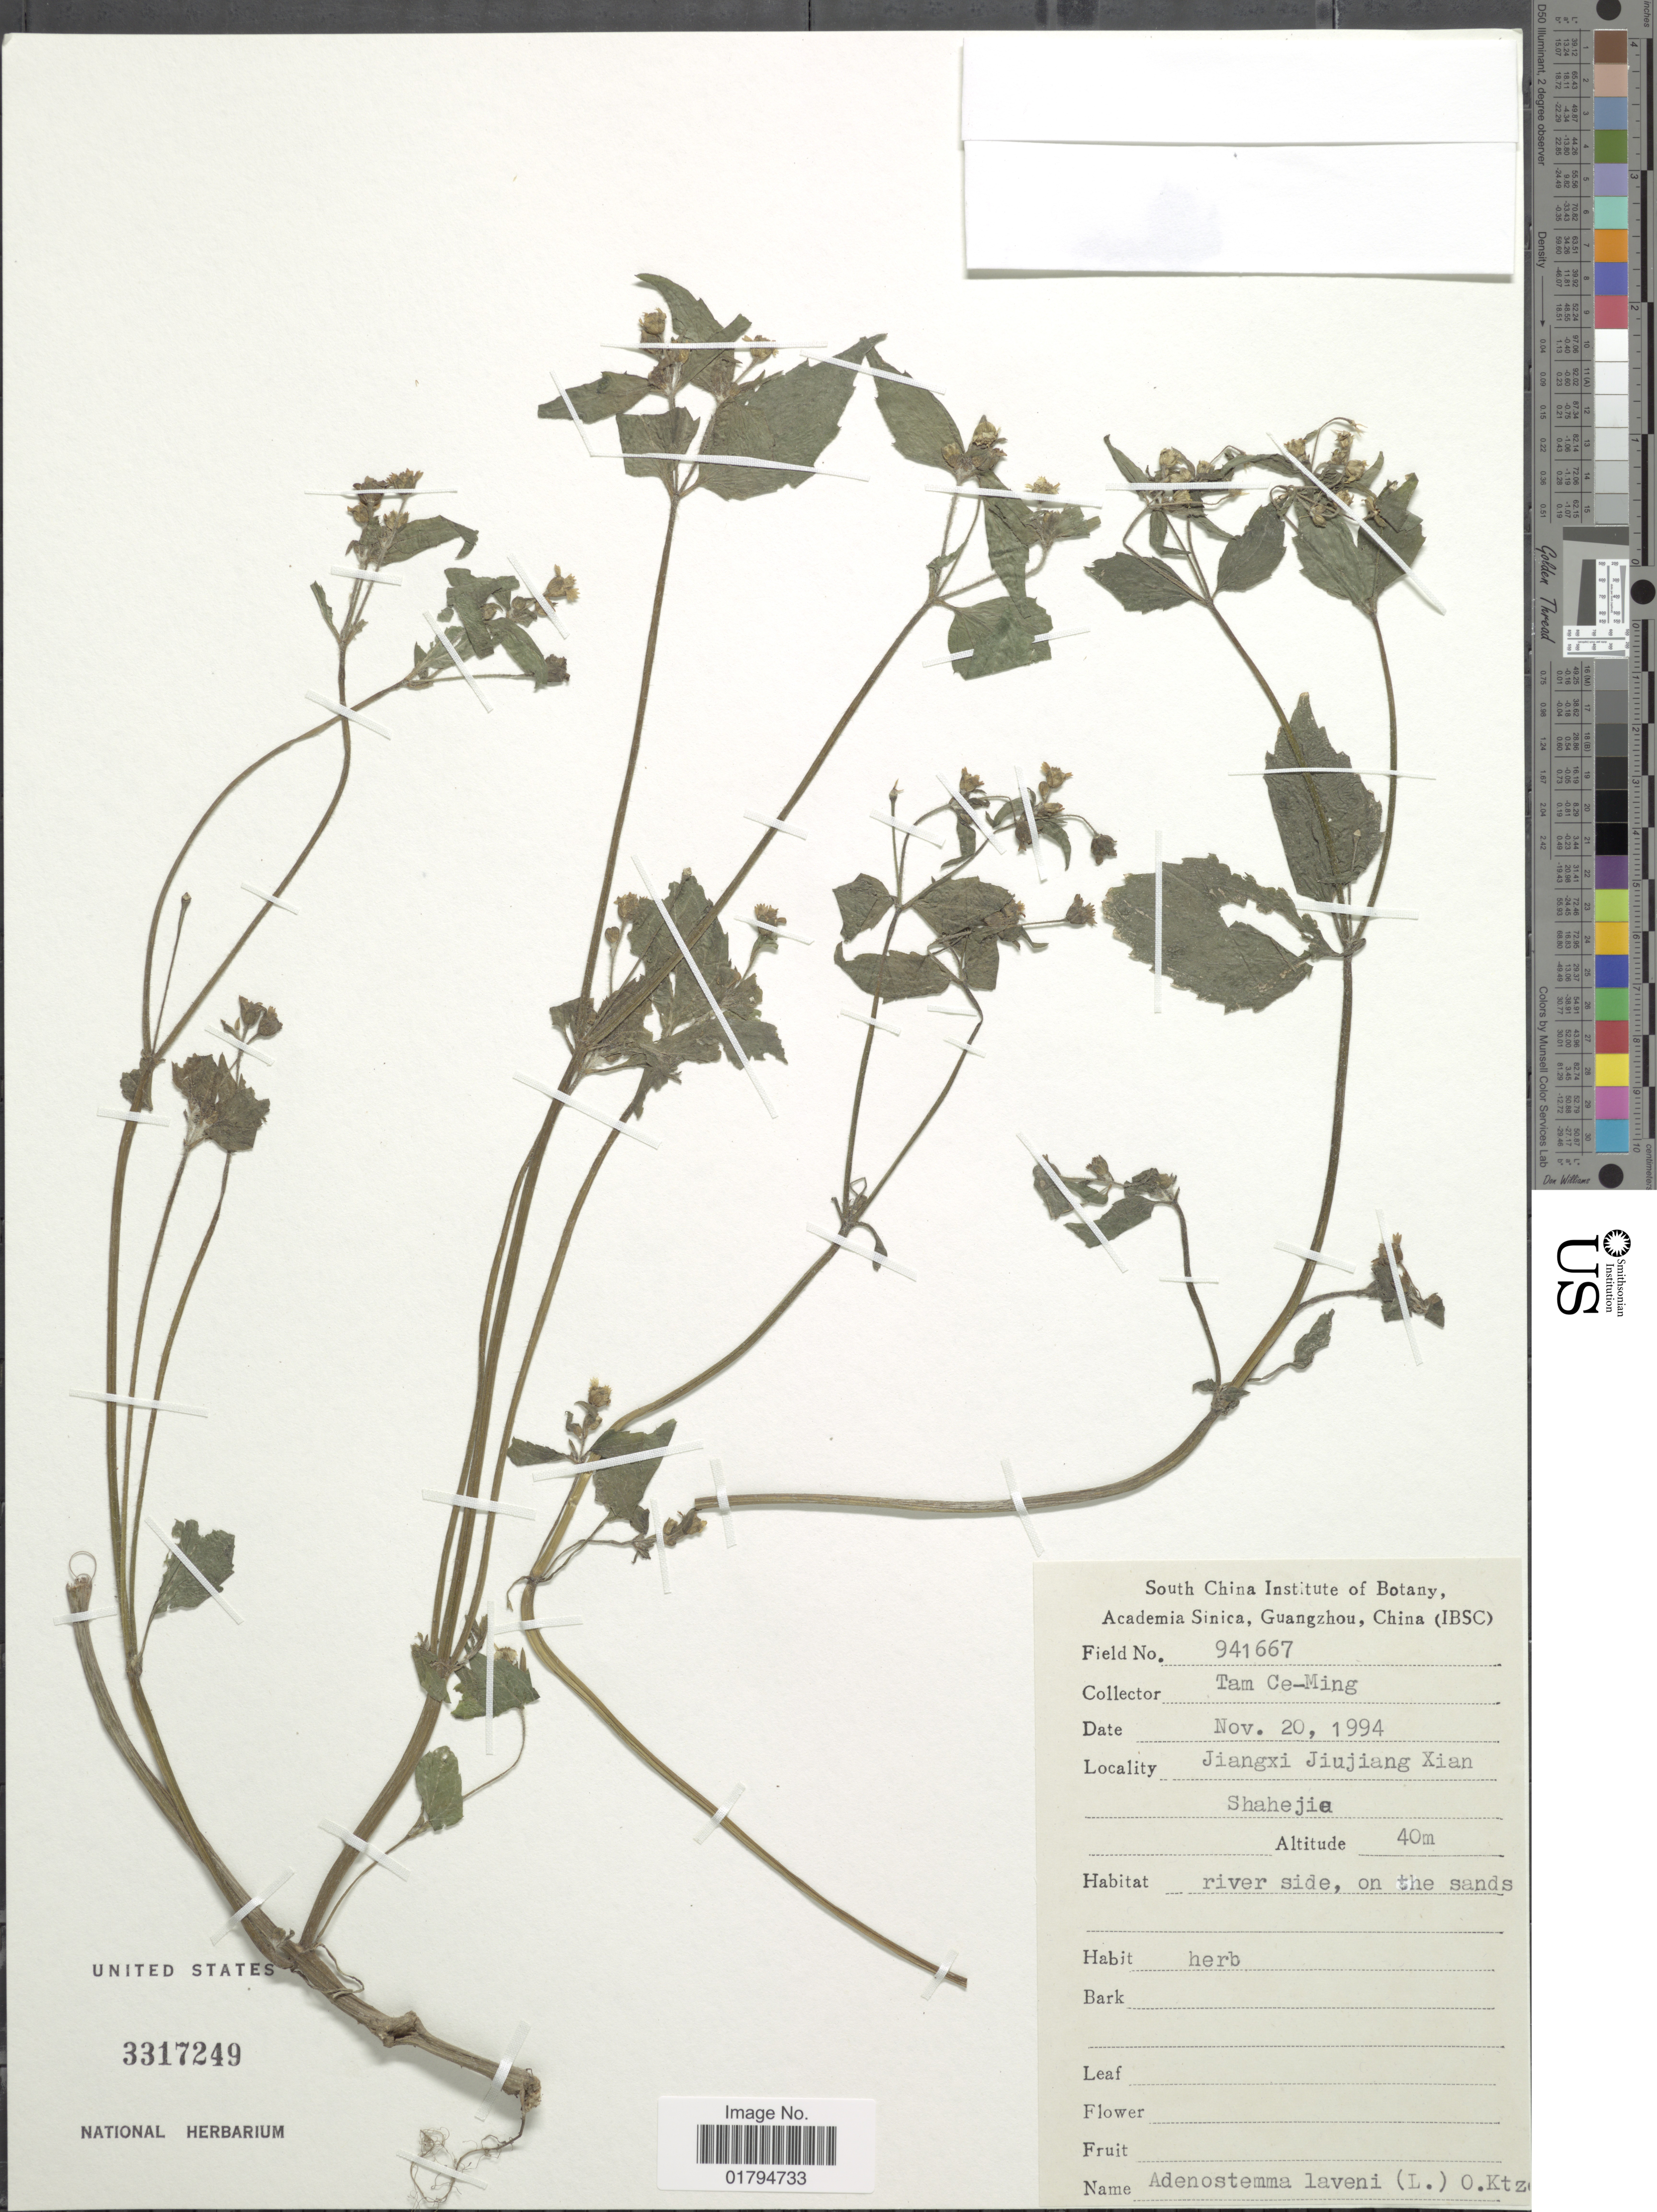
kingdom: Plantae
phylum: Tracheophyta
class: Magnoliopsida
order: Asterales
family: Asteraceae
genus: Galinsoga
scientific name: Galinsoga quadriradiata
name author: Ruiz & Pav.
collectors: Tam Ce-Ming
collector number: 941667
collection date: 1994-11-20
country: China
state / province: Jiangxi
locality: Juijiang Xian Shahejio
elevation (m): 40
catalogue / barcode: US 3317249